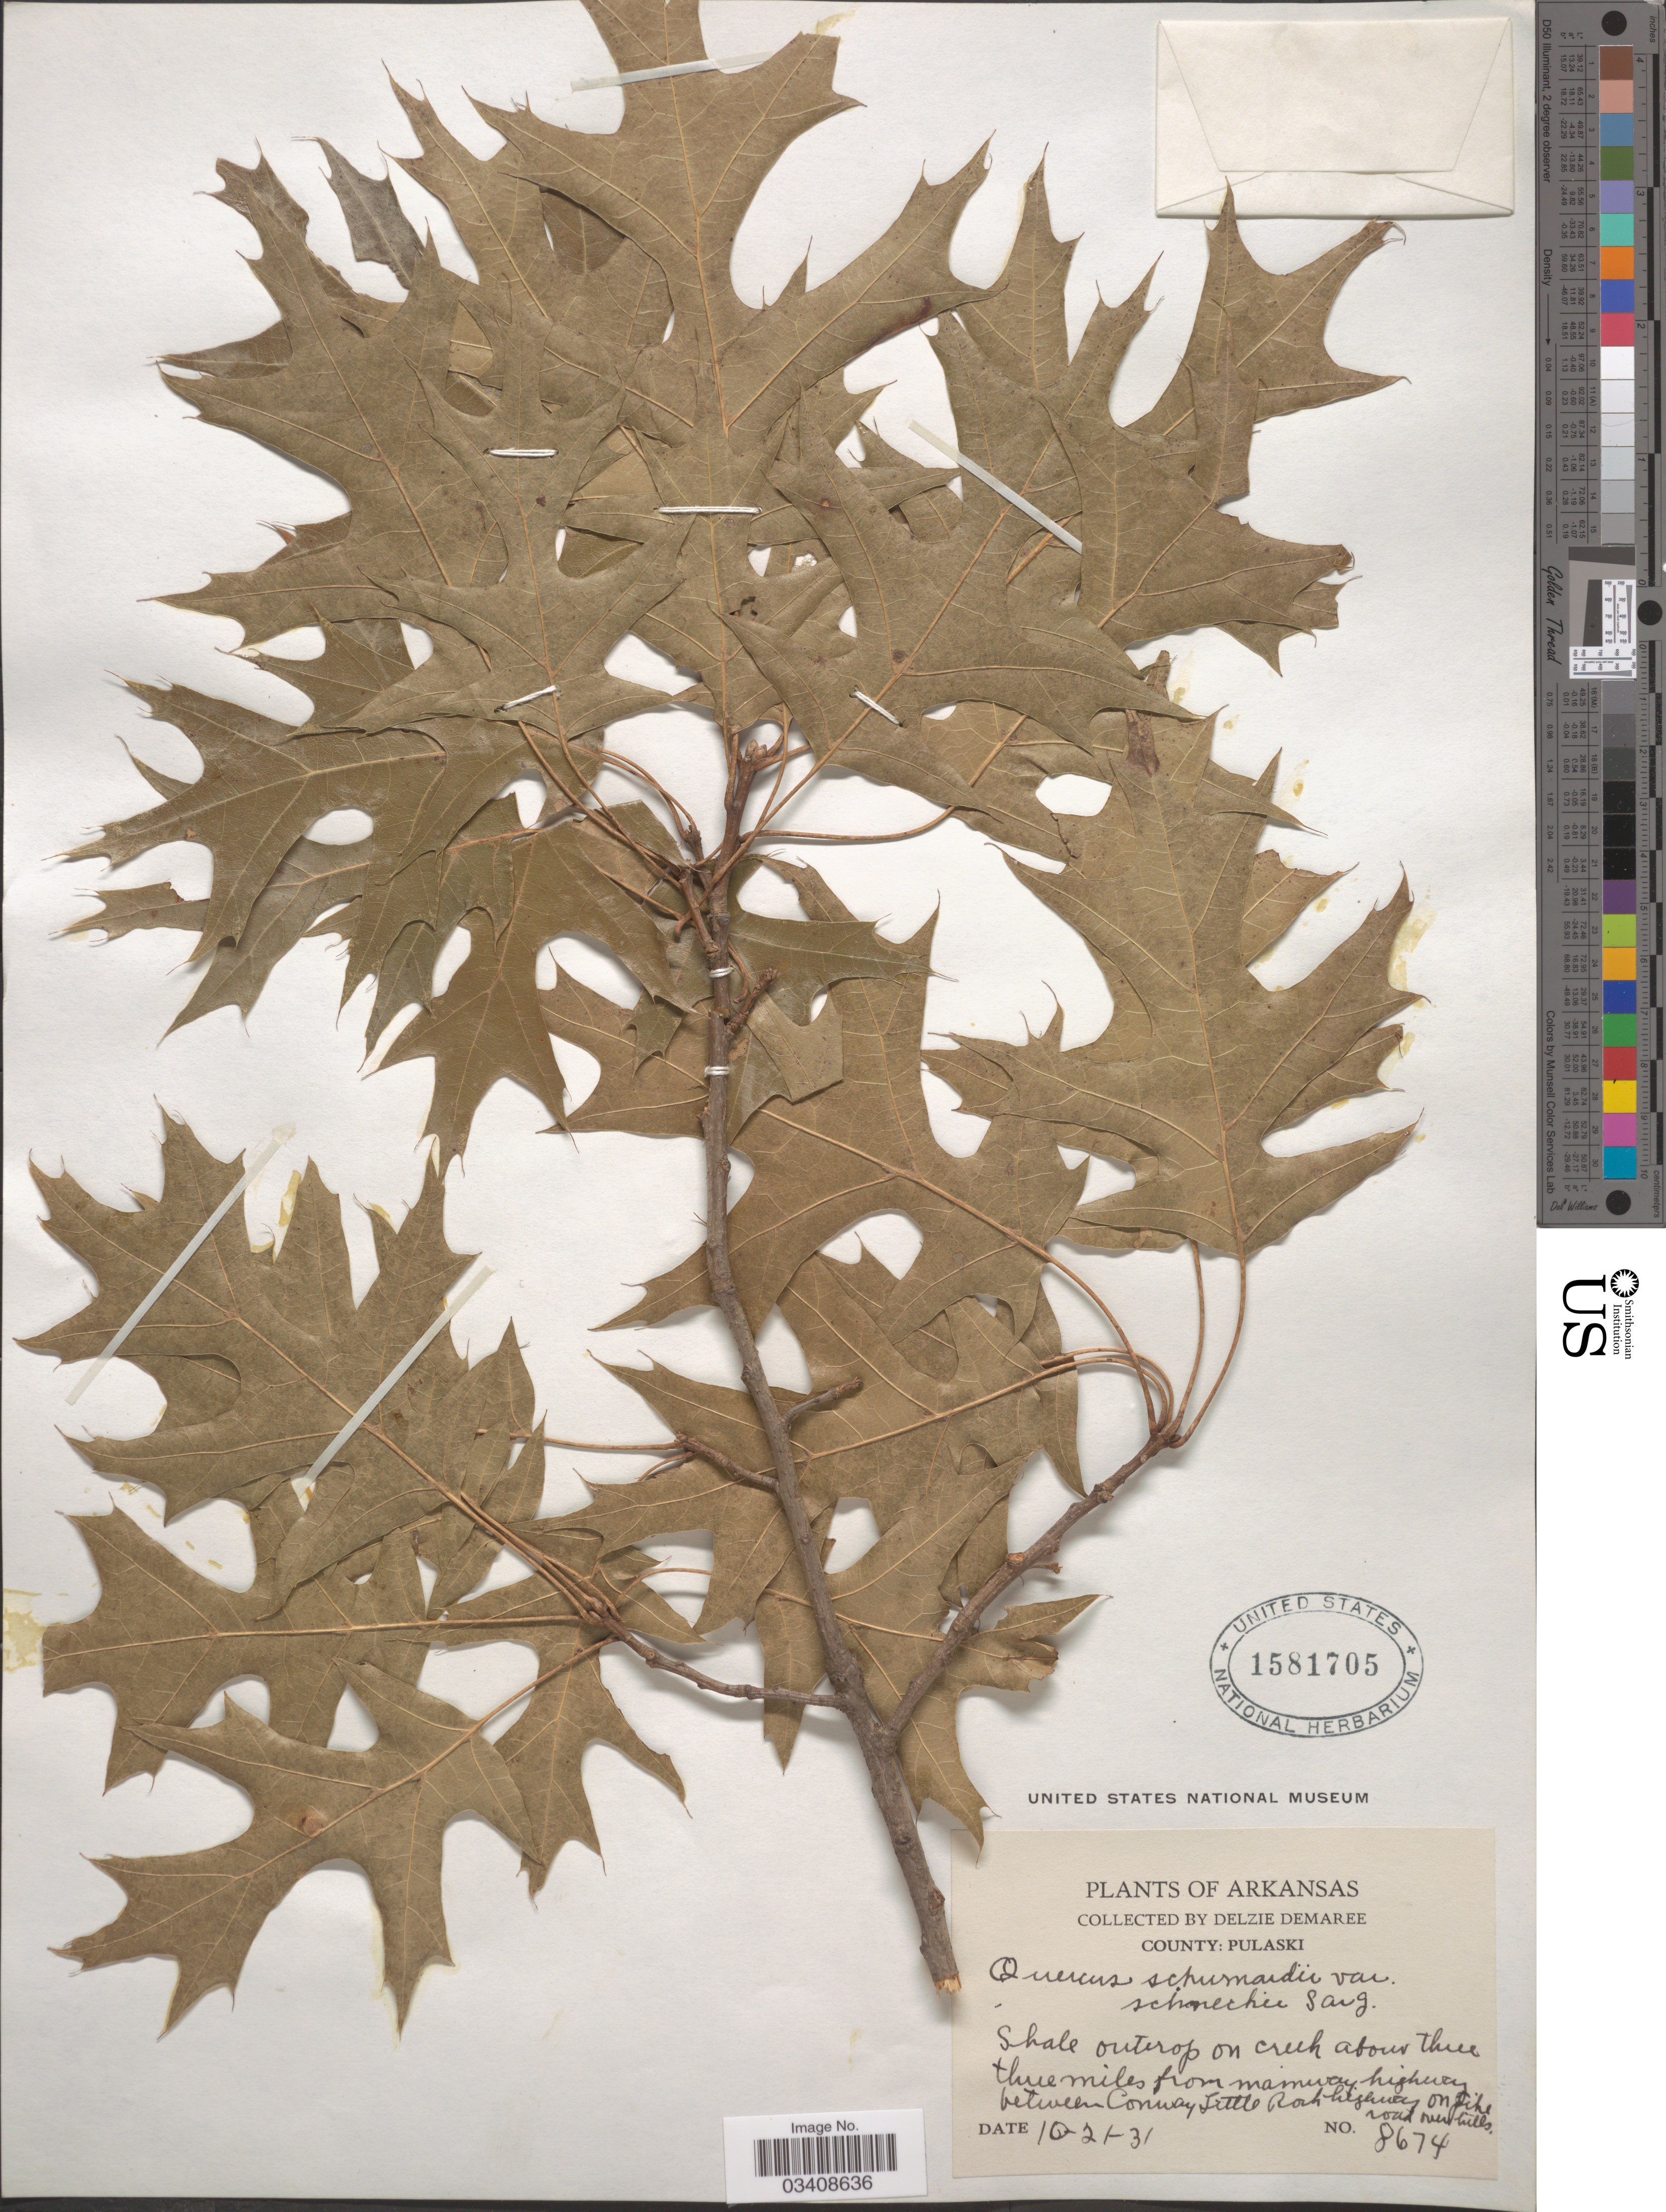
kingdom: Plantae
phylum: Tracheophyta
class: Magnoliopsida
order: Fagales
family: Fagaceae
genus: Quercus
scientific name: Quercus shumardii var. schneckii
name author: (Britton) Sarg.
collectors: D. Demaree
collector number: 8674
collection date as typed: Transcribed d/m/y: 21/10/31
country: United States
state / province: Arkansas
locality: County: Pulaski. About Three three miles from mainway highway between Conway & Little Rock highway on the Pike road near hills.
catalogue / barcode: US 1581705